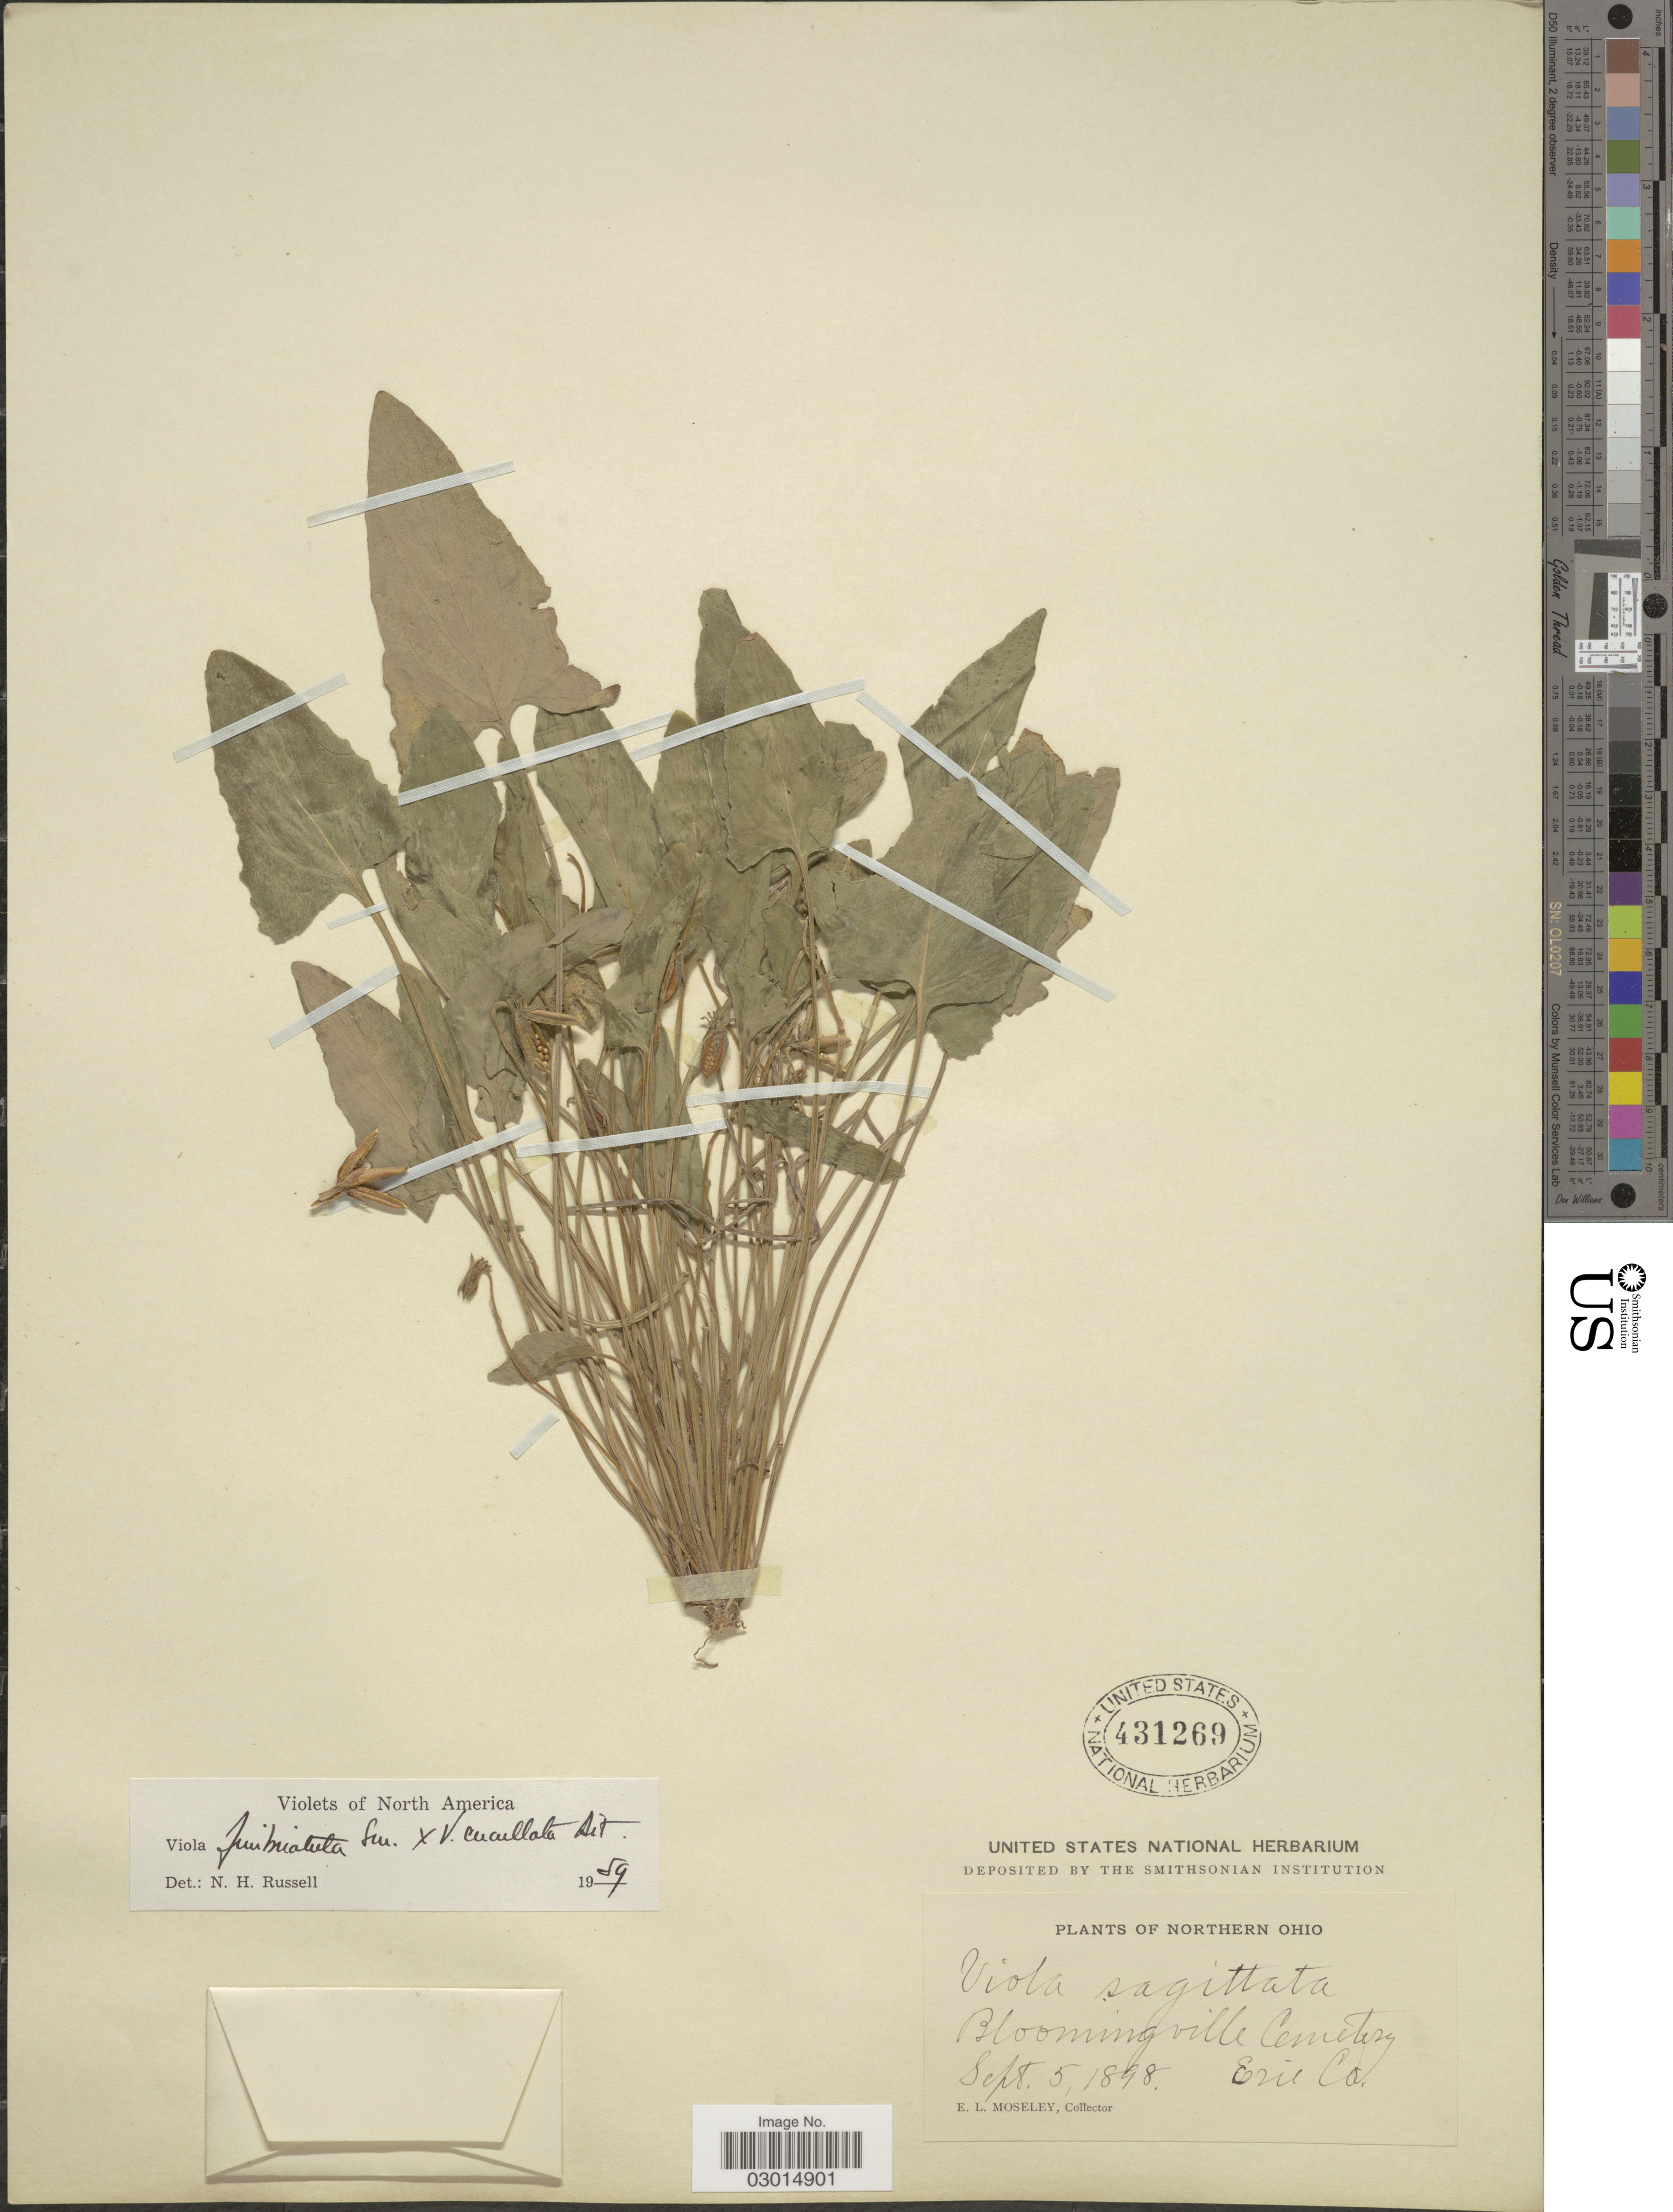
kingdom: Plantae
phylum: Tracheophyta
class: Magnoliopsida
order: Malpighiales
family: Violaceae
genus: Viola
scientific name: Viola fimbriatula x V. cucullata Aiton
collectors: E. Moseley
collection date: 1898-09-05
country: United States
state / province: Ohio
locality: Northern Ohio. Bloomingville Cemetery. Erie Co.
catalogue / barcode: US 431269